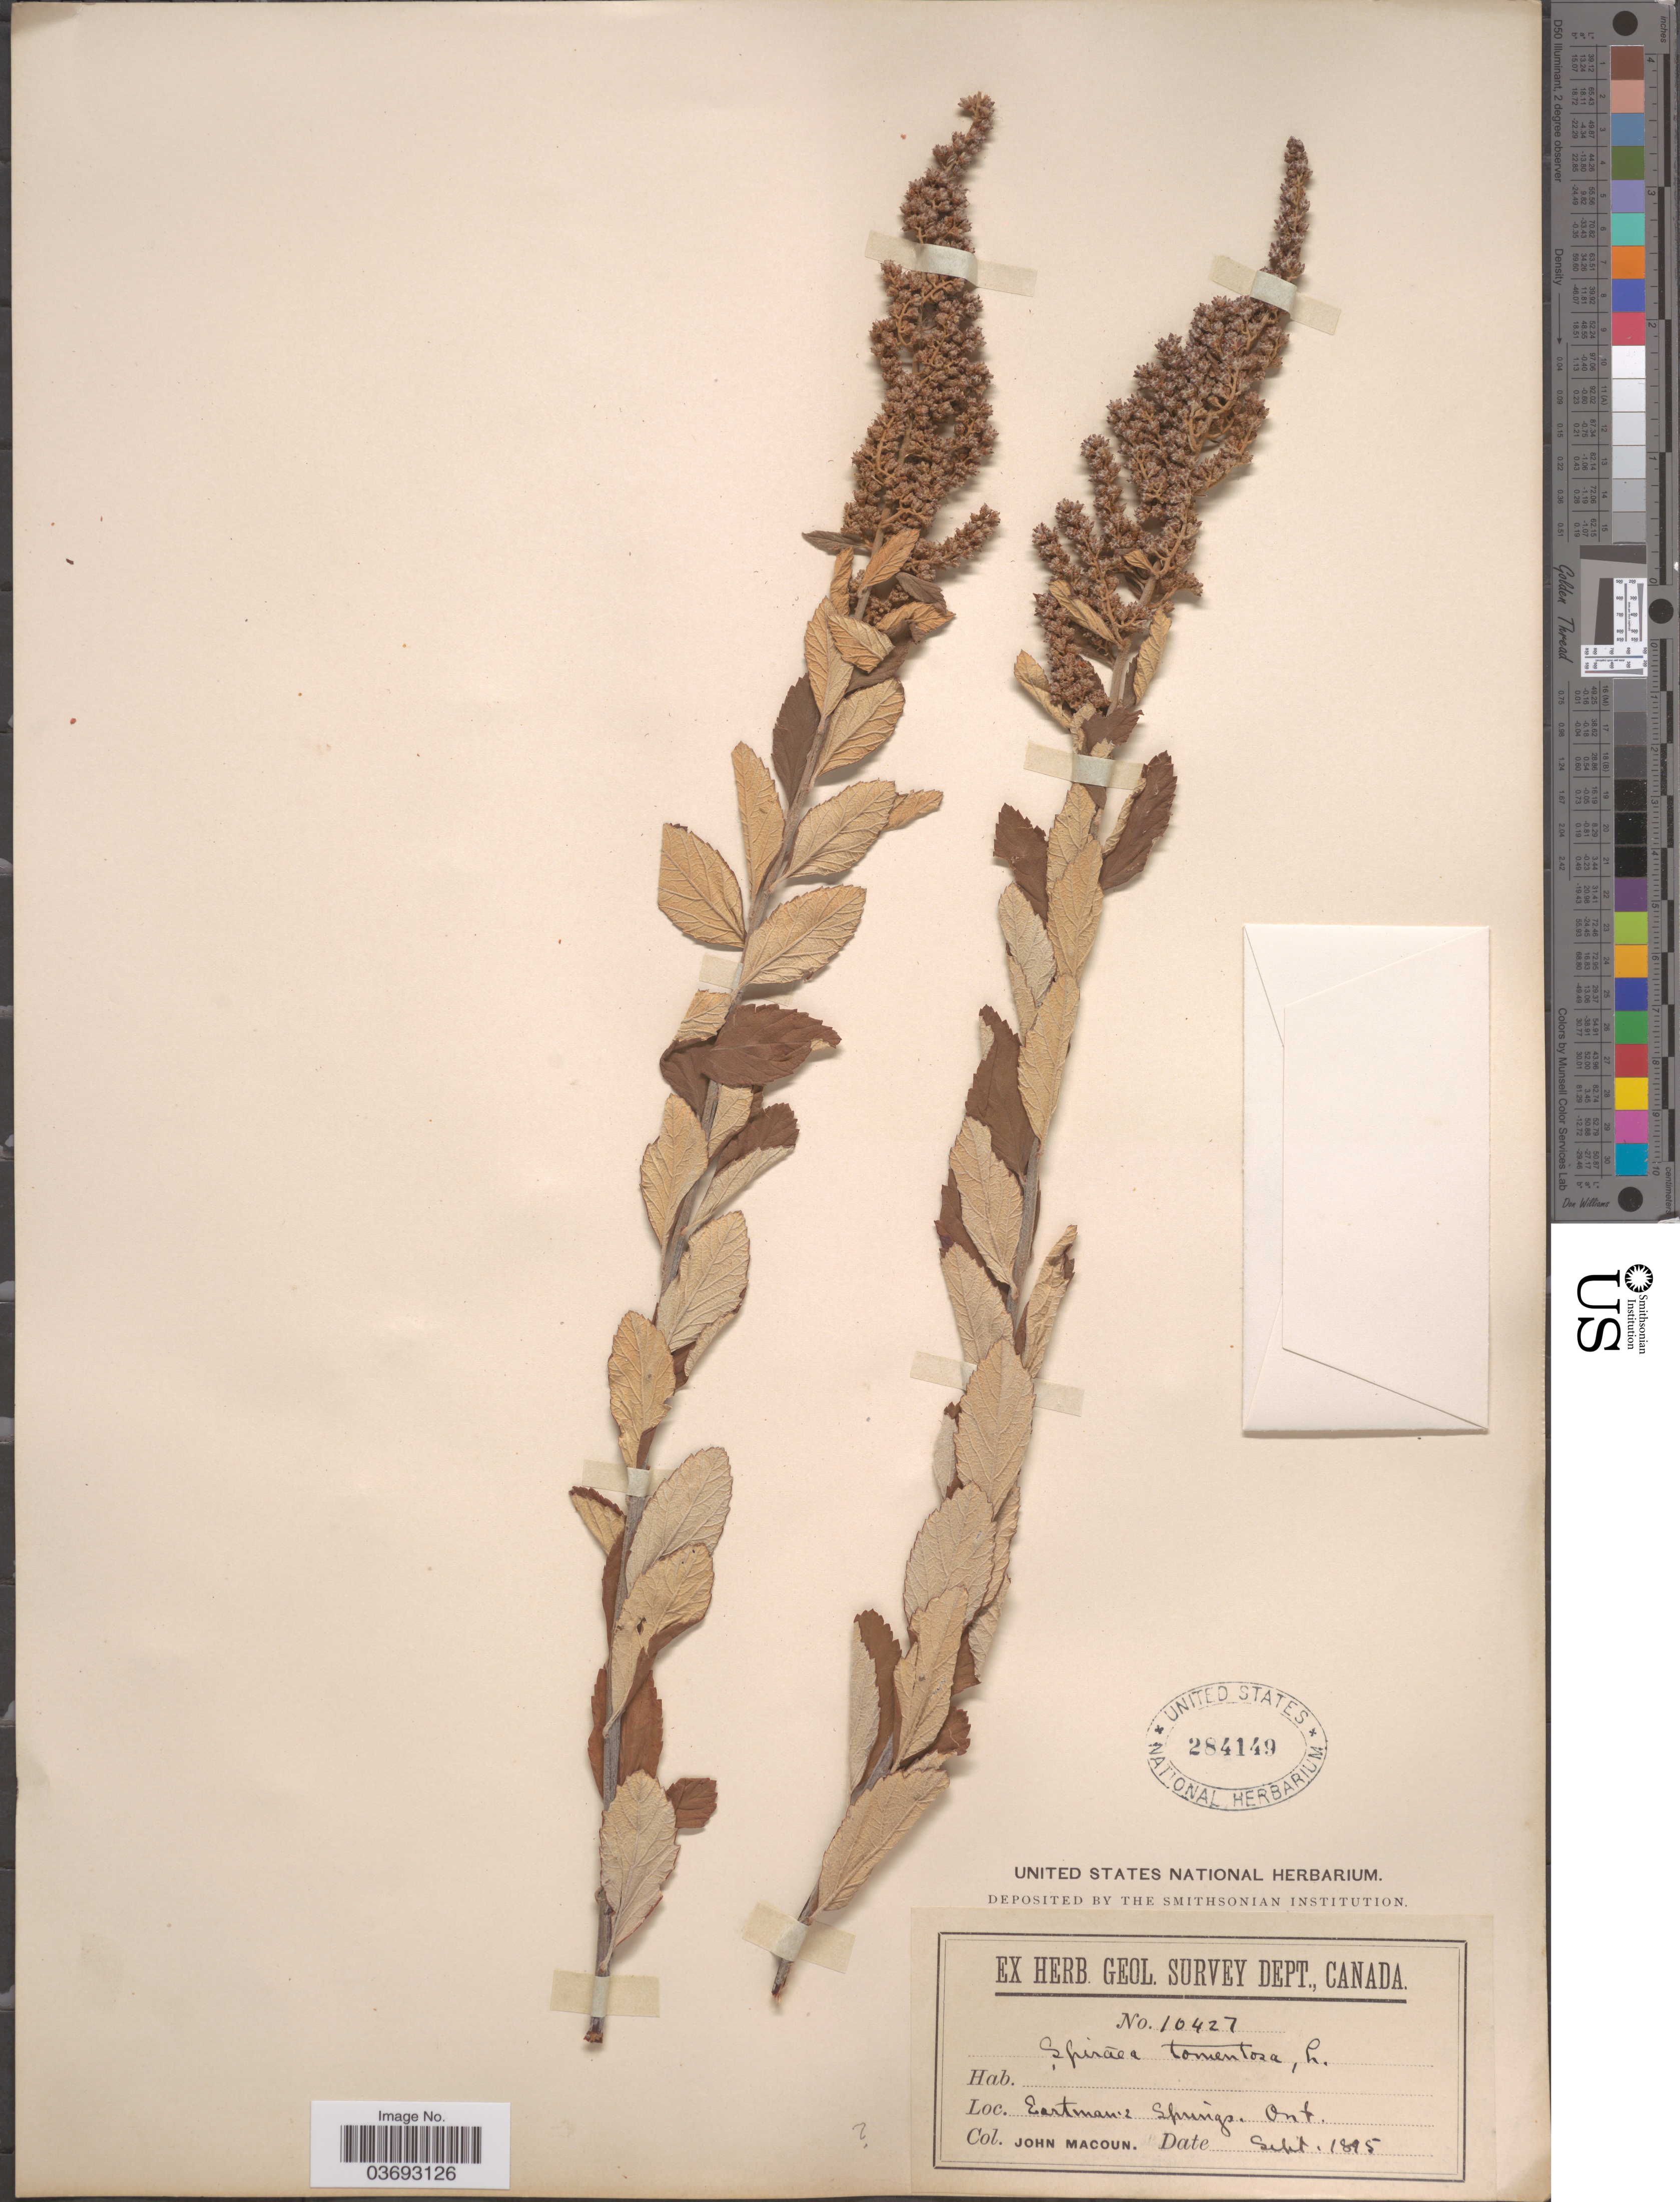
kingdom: Plantae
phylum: Tracheophyta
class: Magnoliopsida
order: Rosales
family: Rosaceae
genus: Spiraea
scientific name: Spiraea tomentosa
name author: L.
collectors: J. Macoun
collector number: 10427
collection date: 1895-09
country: Canada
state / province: Ontario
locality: Eastman. Springs.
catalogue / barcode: US 284149